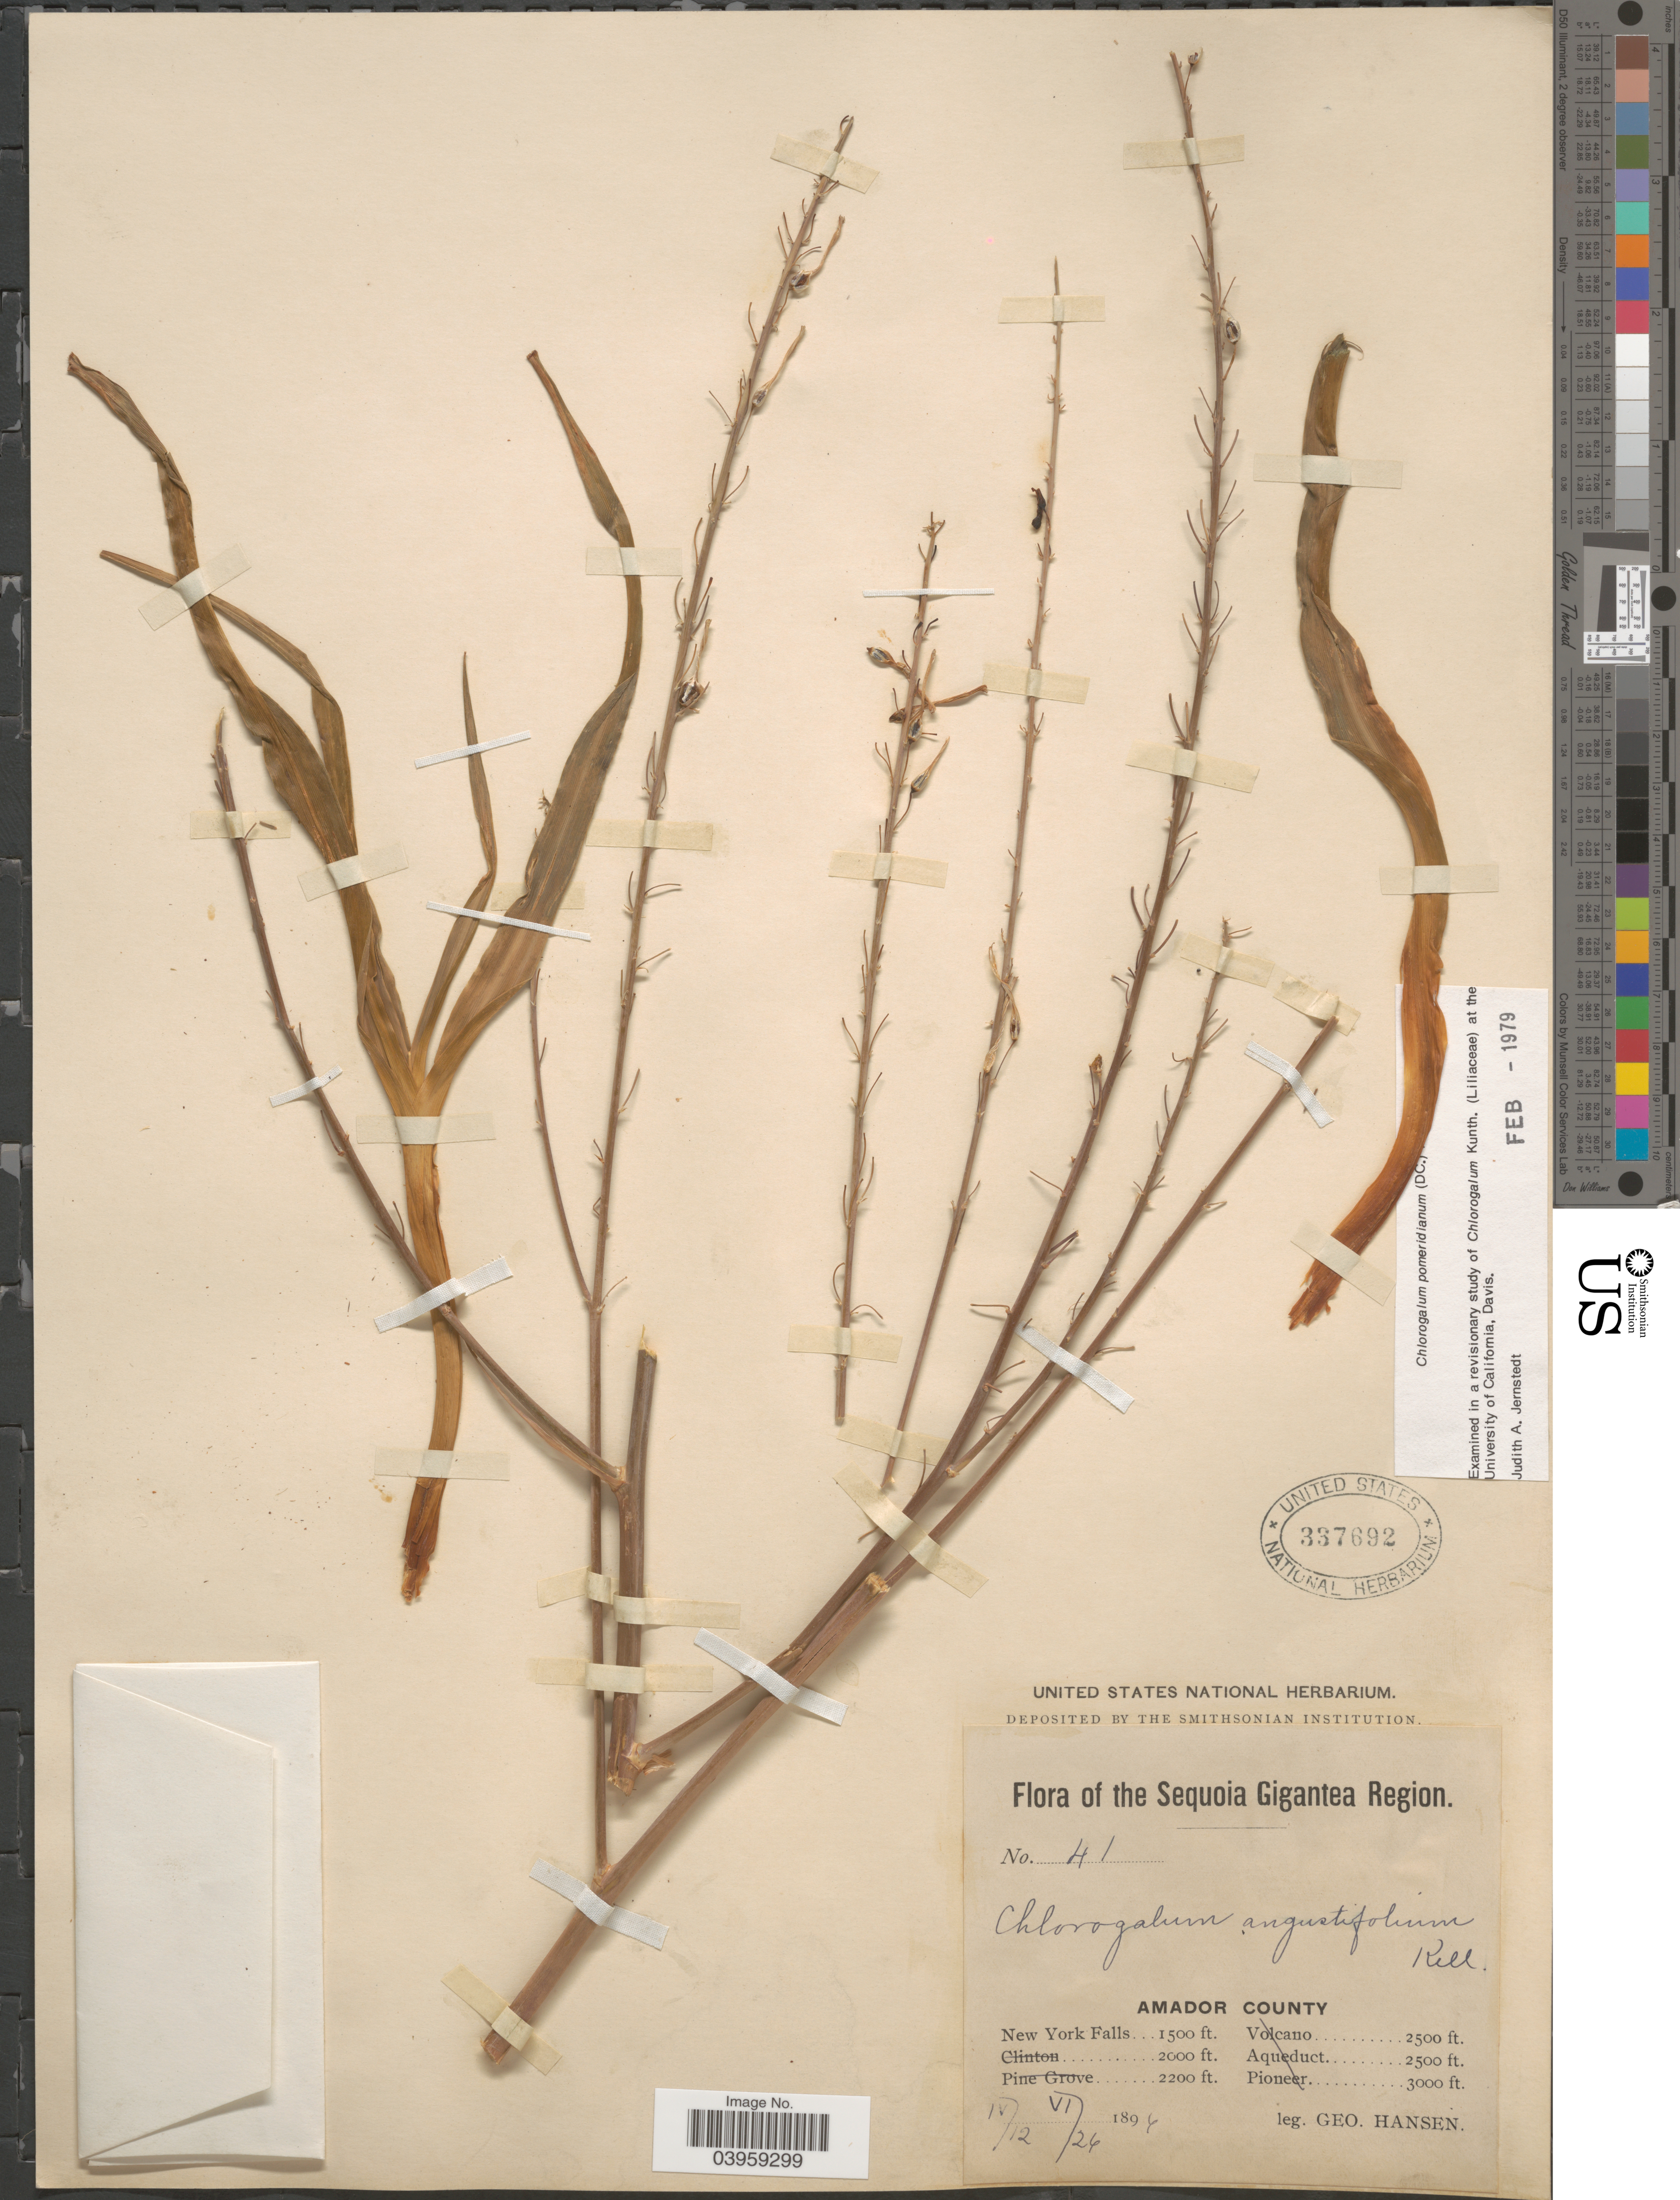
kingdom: Plantae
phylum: Tracheophyta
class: Liliopsida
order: Asparagales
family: Asparagaceae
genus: Chlorogalum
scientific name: Chlorogalum pomeridianum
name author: (DC.) Kunth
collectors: G. Hansen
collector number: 41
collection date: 1896-04-12/1896-06-26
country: United States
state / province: California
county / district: Amador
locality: The Sequoia Gigantea Region. Amador County. New York Falls.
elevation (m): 457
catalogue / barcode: US 337692